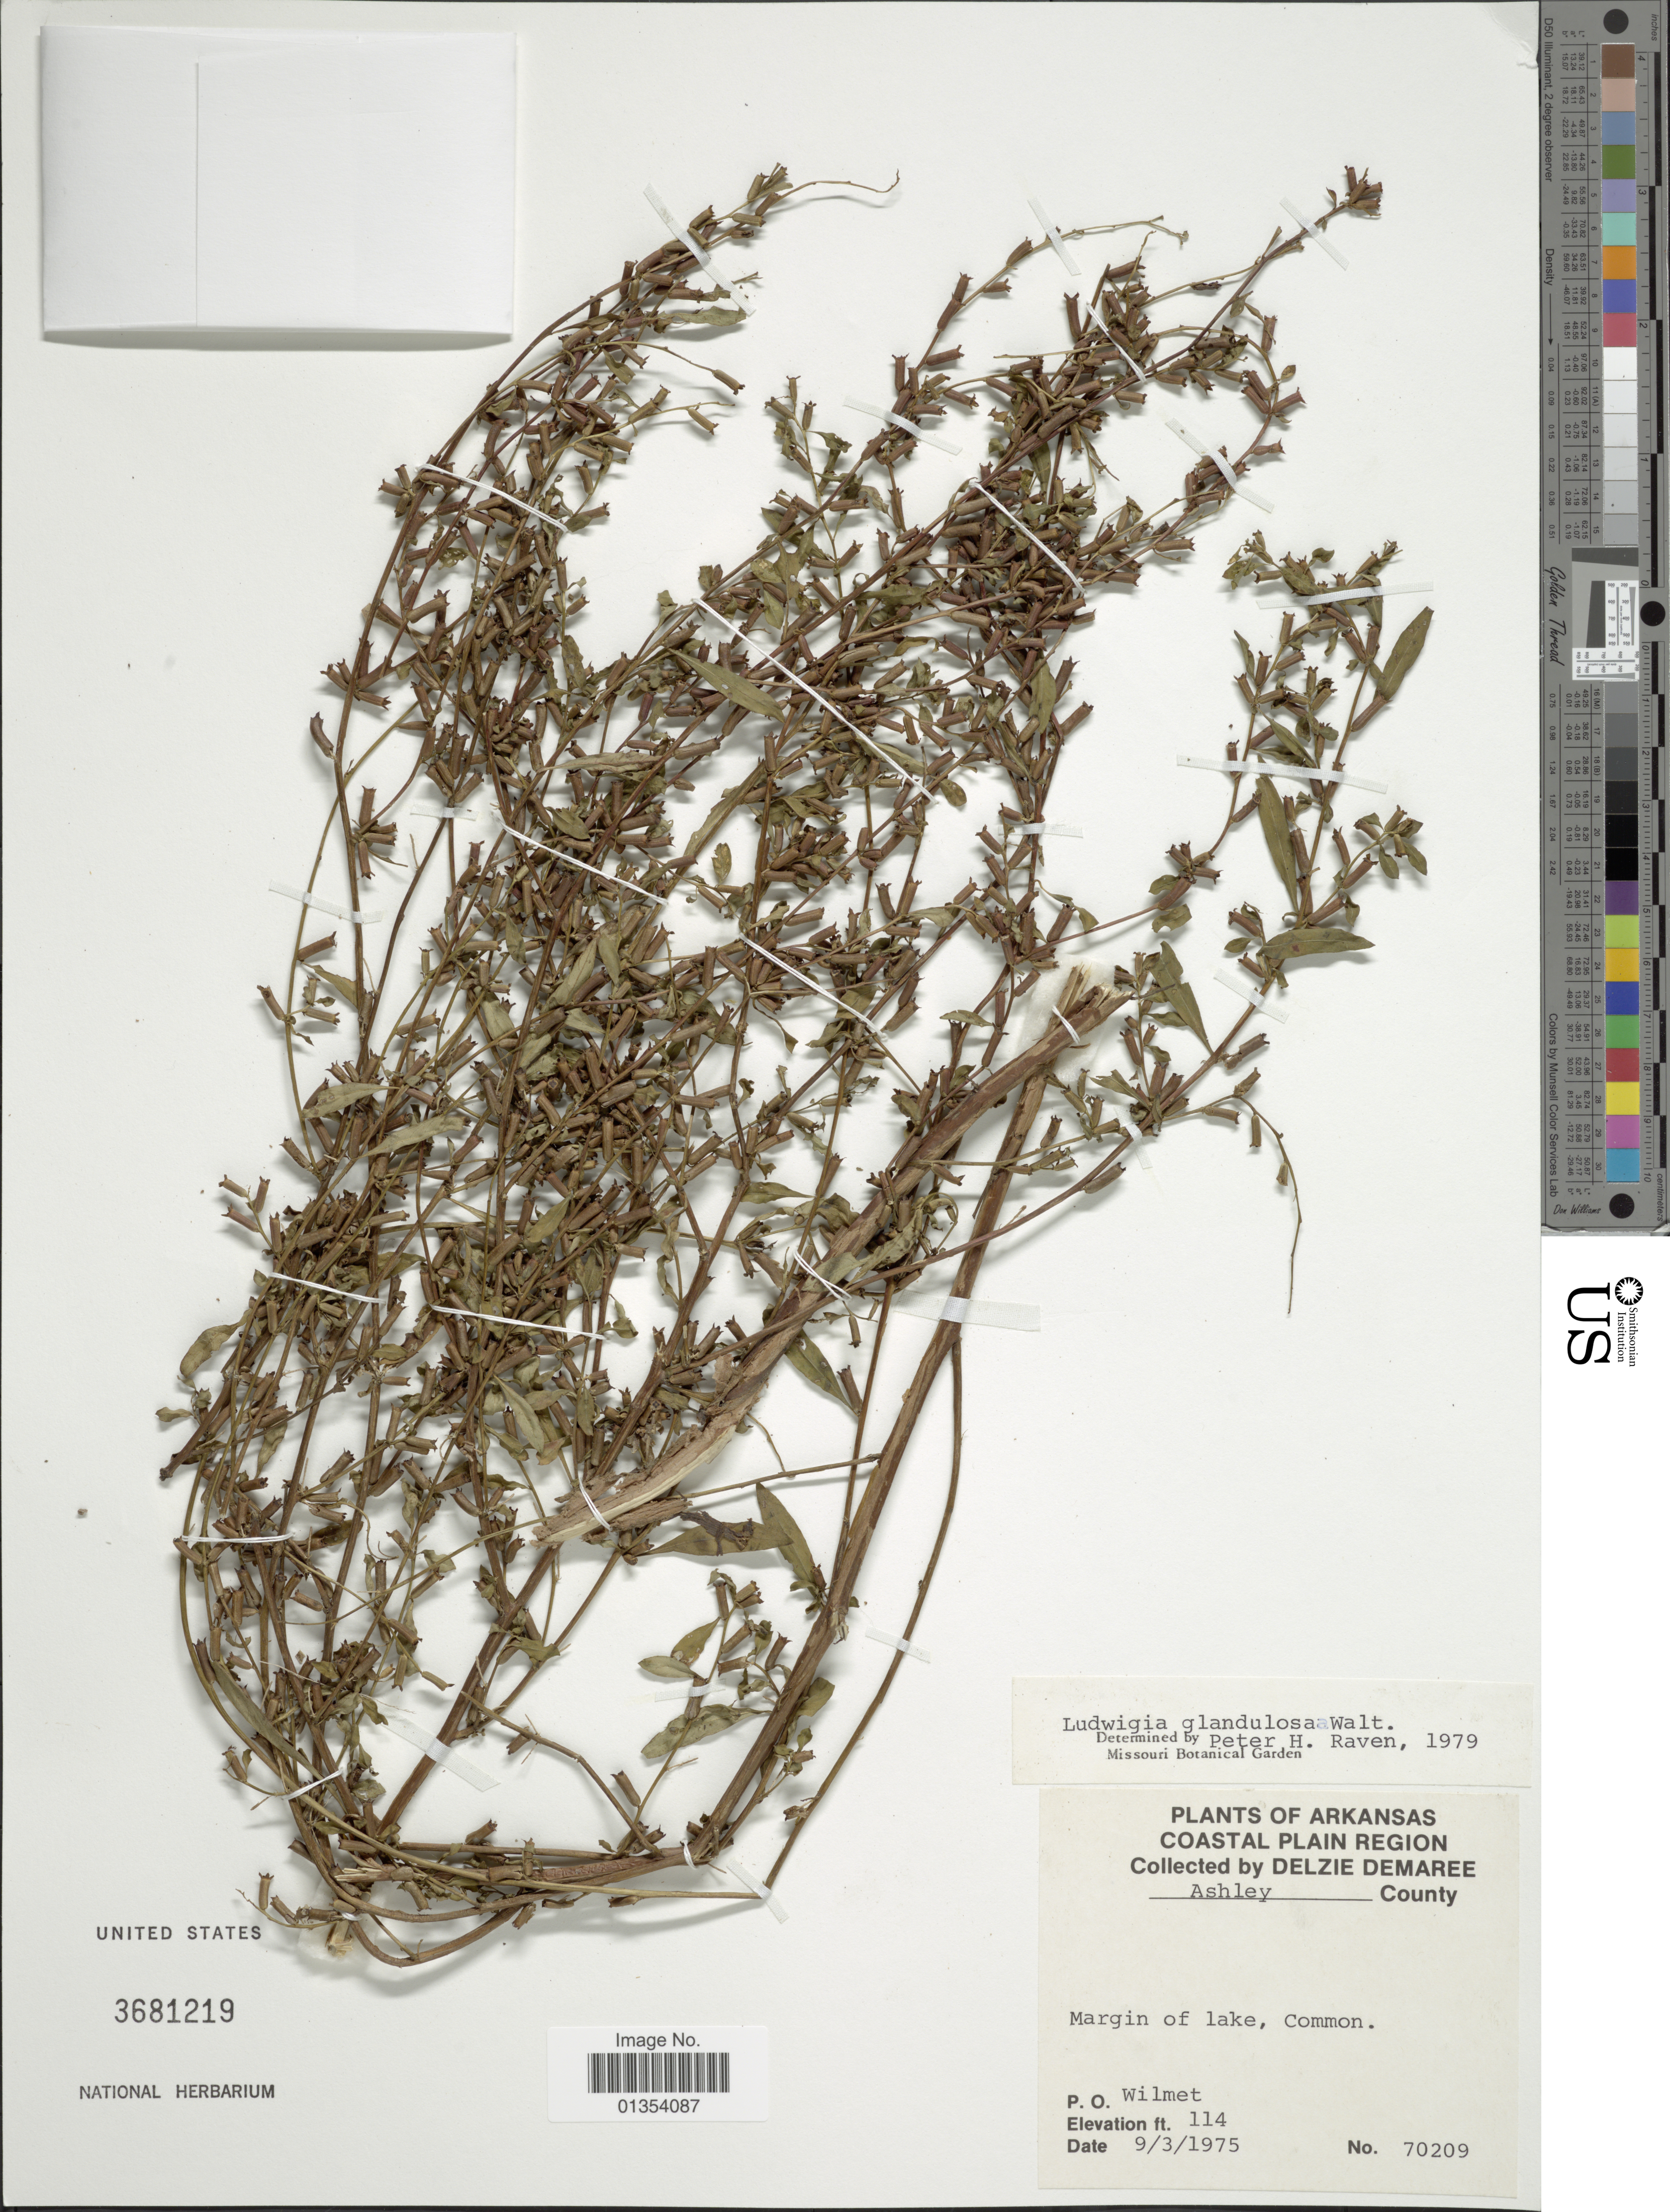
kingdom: Plantae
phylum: Tracheophyta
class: Magnoliopsida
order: Myrtales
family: Onagraceae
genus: Ludwigia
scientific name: Ludwigia grandiflora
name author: (Michx.) Greuter & Burdet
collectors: D. Demaree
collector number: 70209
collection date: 1975-03-09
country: United States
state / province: Arkansas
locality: Coastal Plain Region, Ashley County, P.O. Wilmet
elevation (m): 35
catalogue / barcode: US 3681219